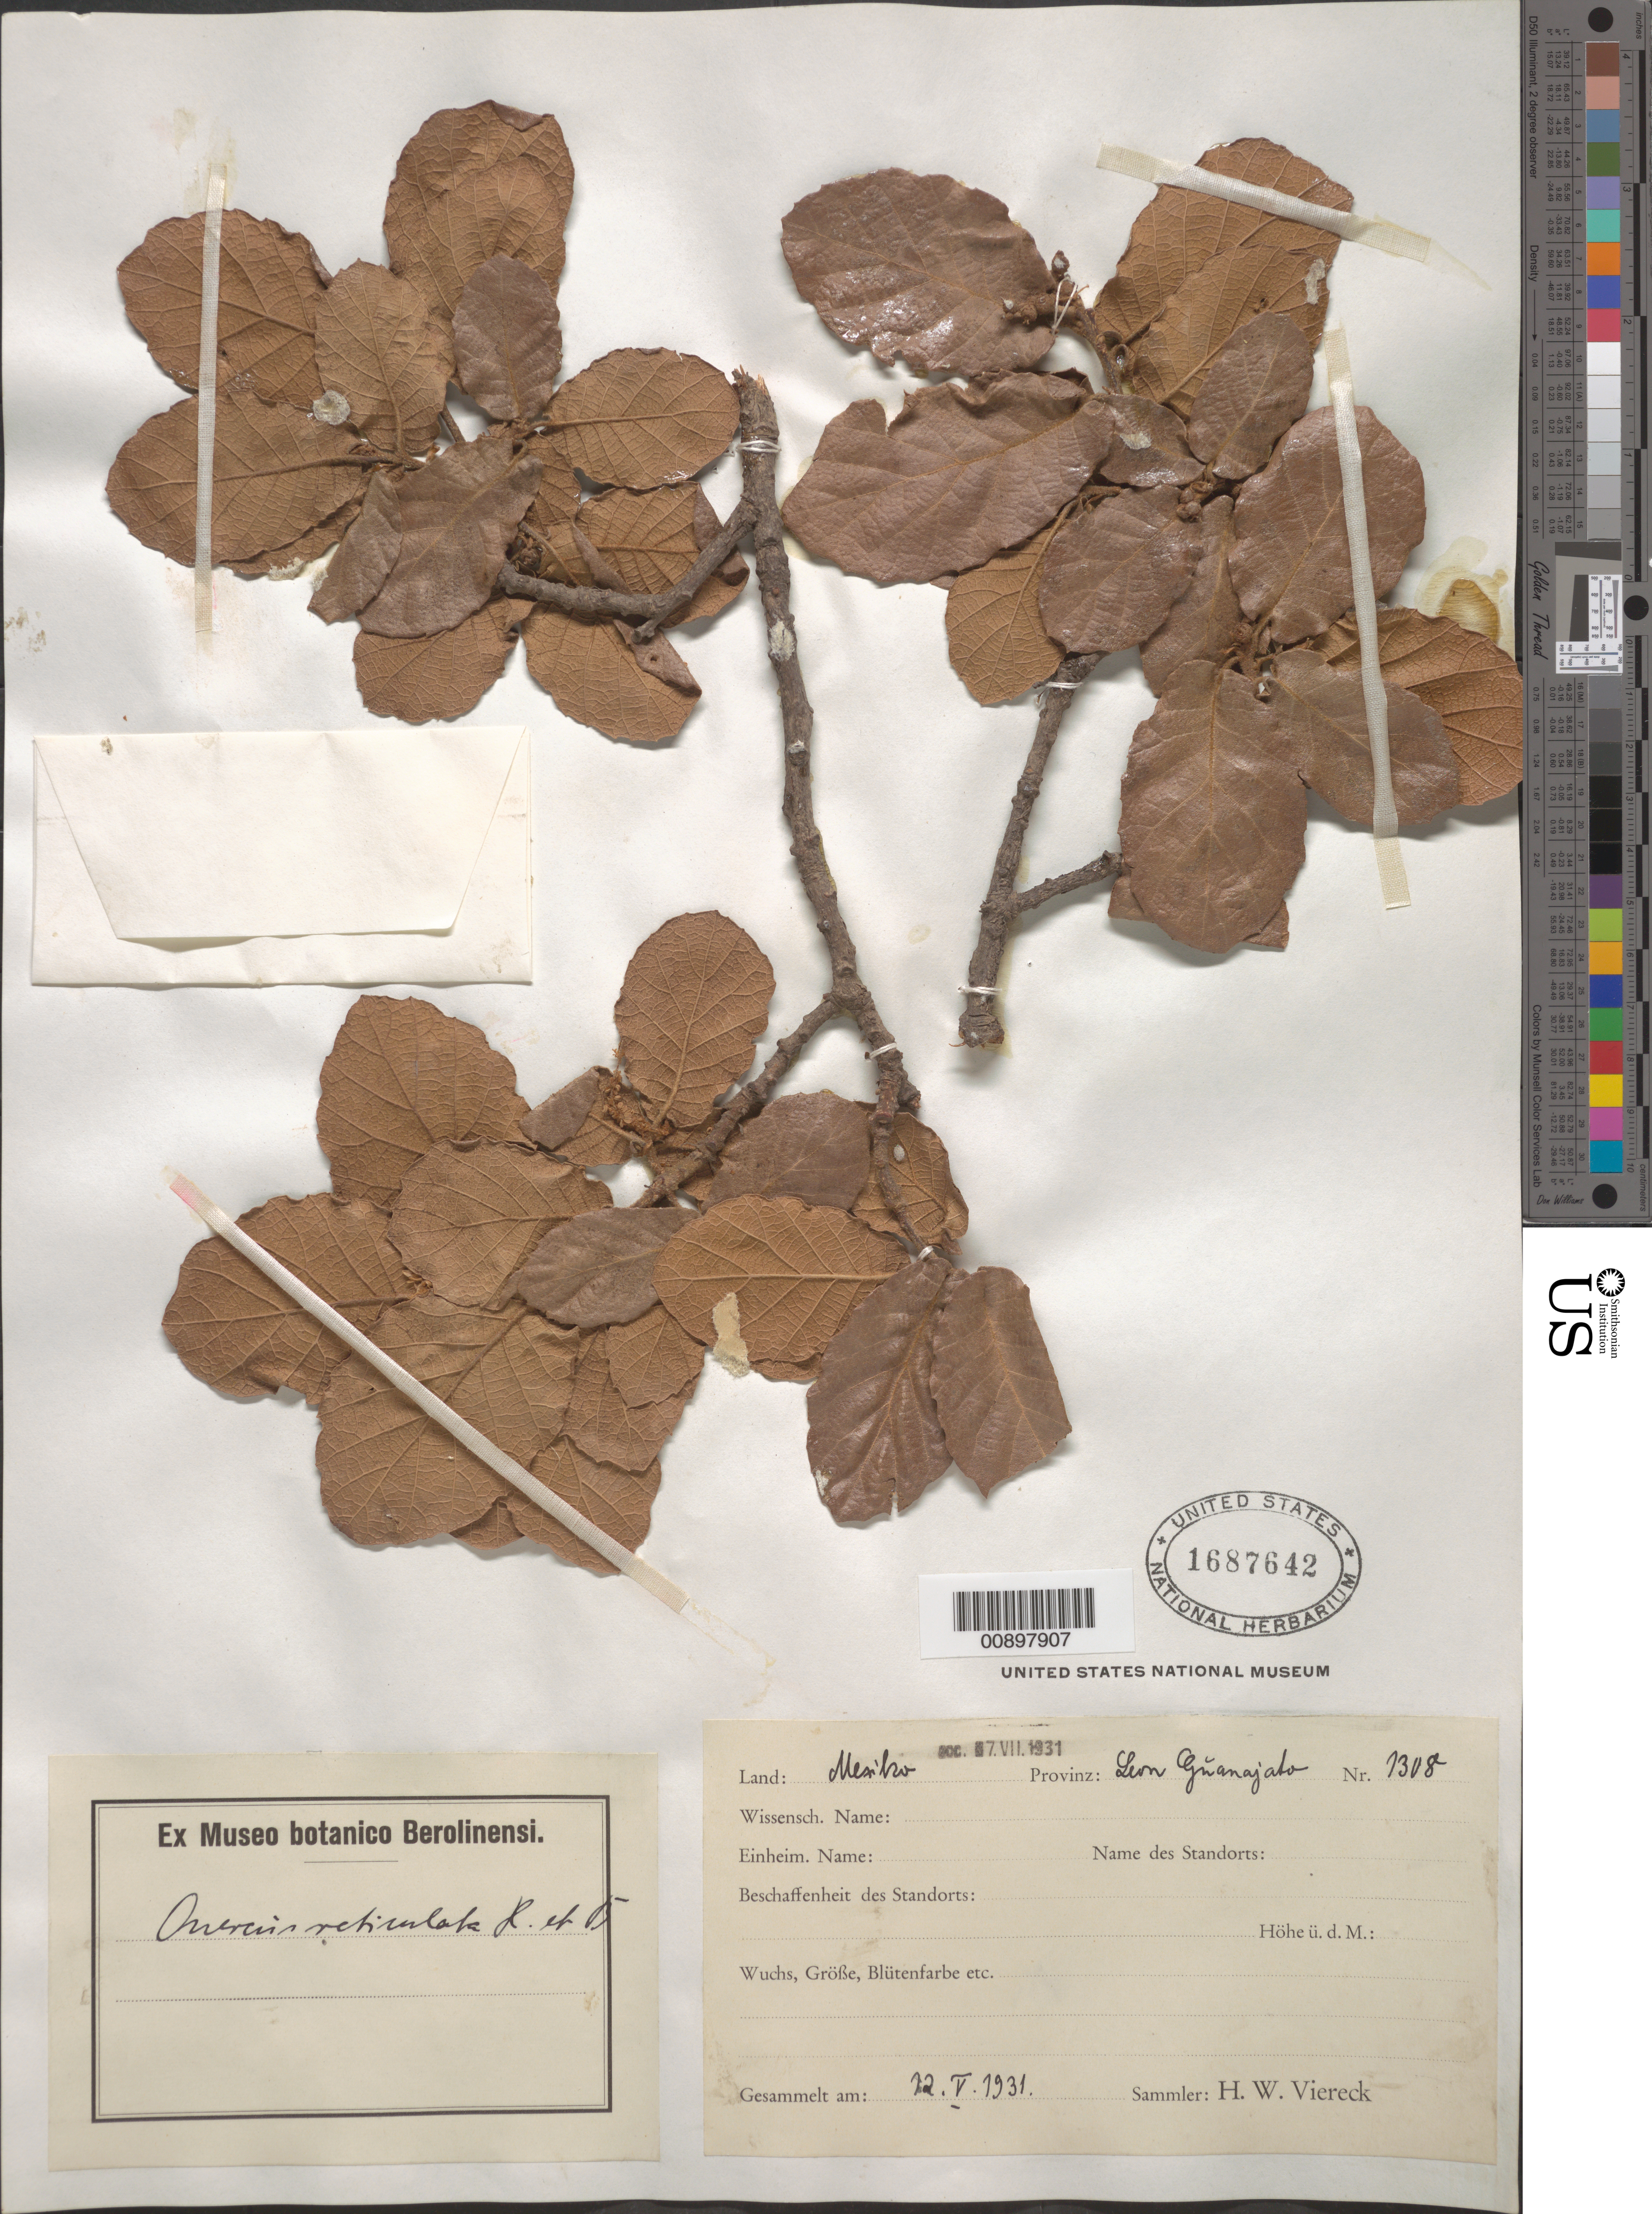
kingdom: Plantae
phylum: Tracheophyta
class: Magnoliopsida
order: Fagales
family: Fagaceae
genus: Quercus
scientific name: Quercus reticulata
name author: Humb. & Bonpl.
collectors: H. W. Viereck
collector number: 1308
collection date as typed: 12 May 1931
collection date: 1931-05-12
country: Mexico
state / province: Guanajuato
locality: León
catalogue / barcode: US 1687642